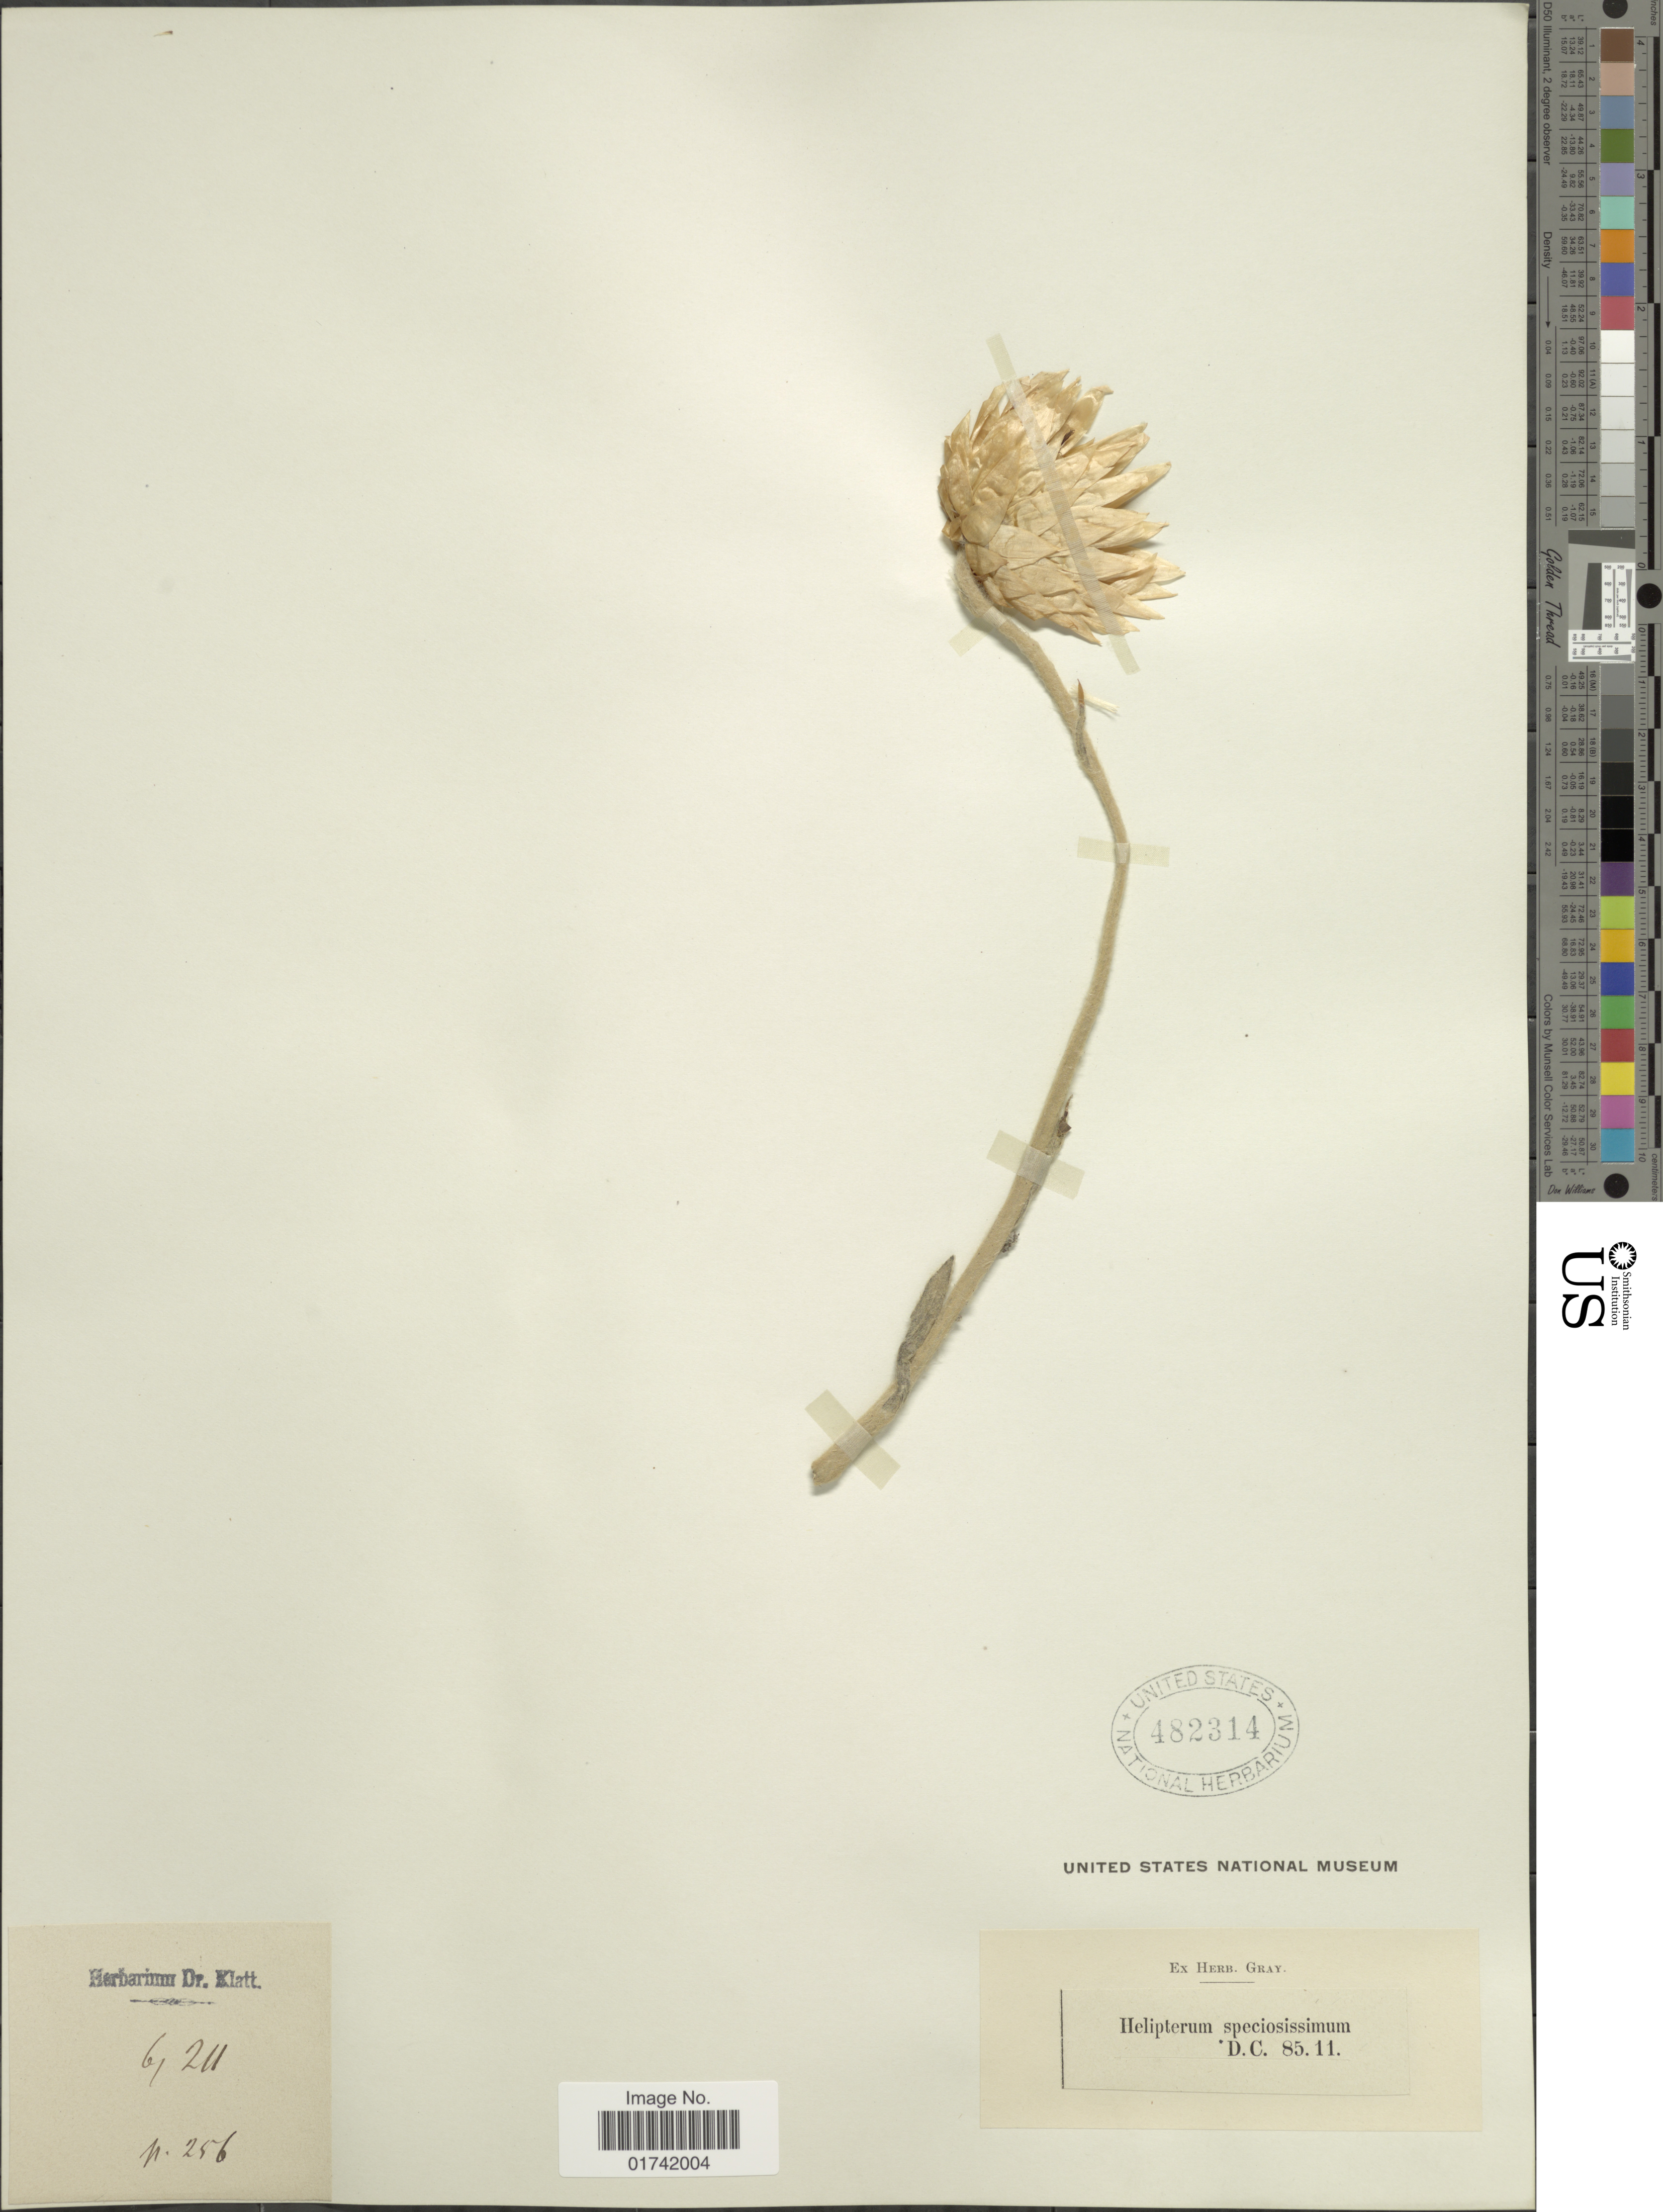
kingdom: Plantae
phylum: Tracheophyta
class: Magnoliopsida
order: Asterales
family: Asteraceae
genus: Helipterum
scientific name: Helipterum speciosissimum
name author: DC.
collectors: ex herb. Gray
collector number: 6211*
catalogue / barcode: US 482314